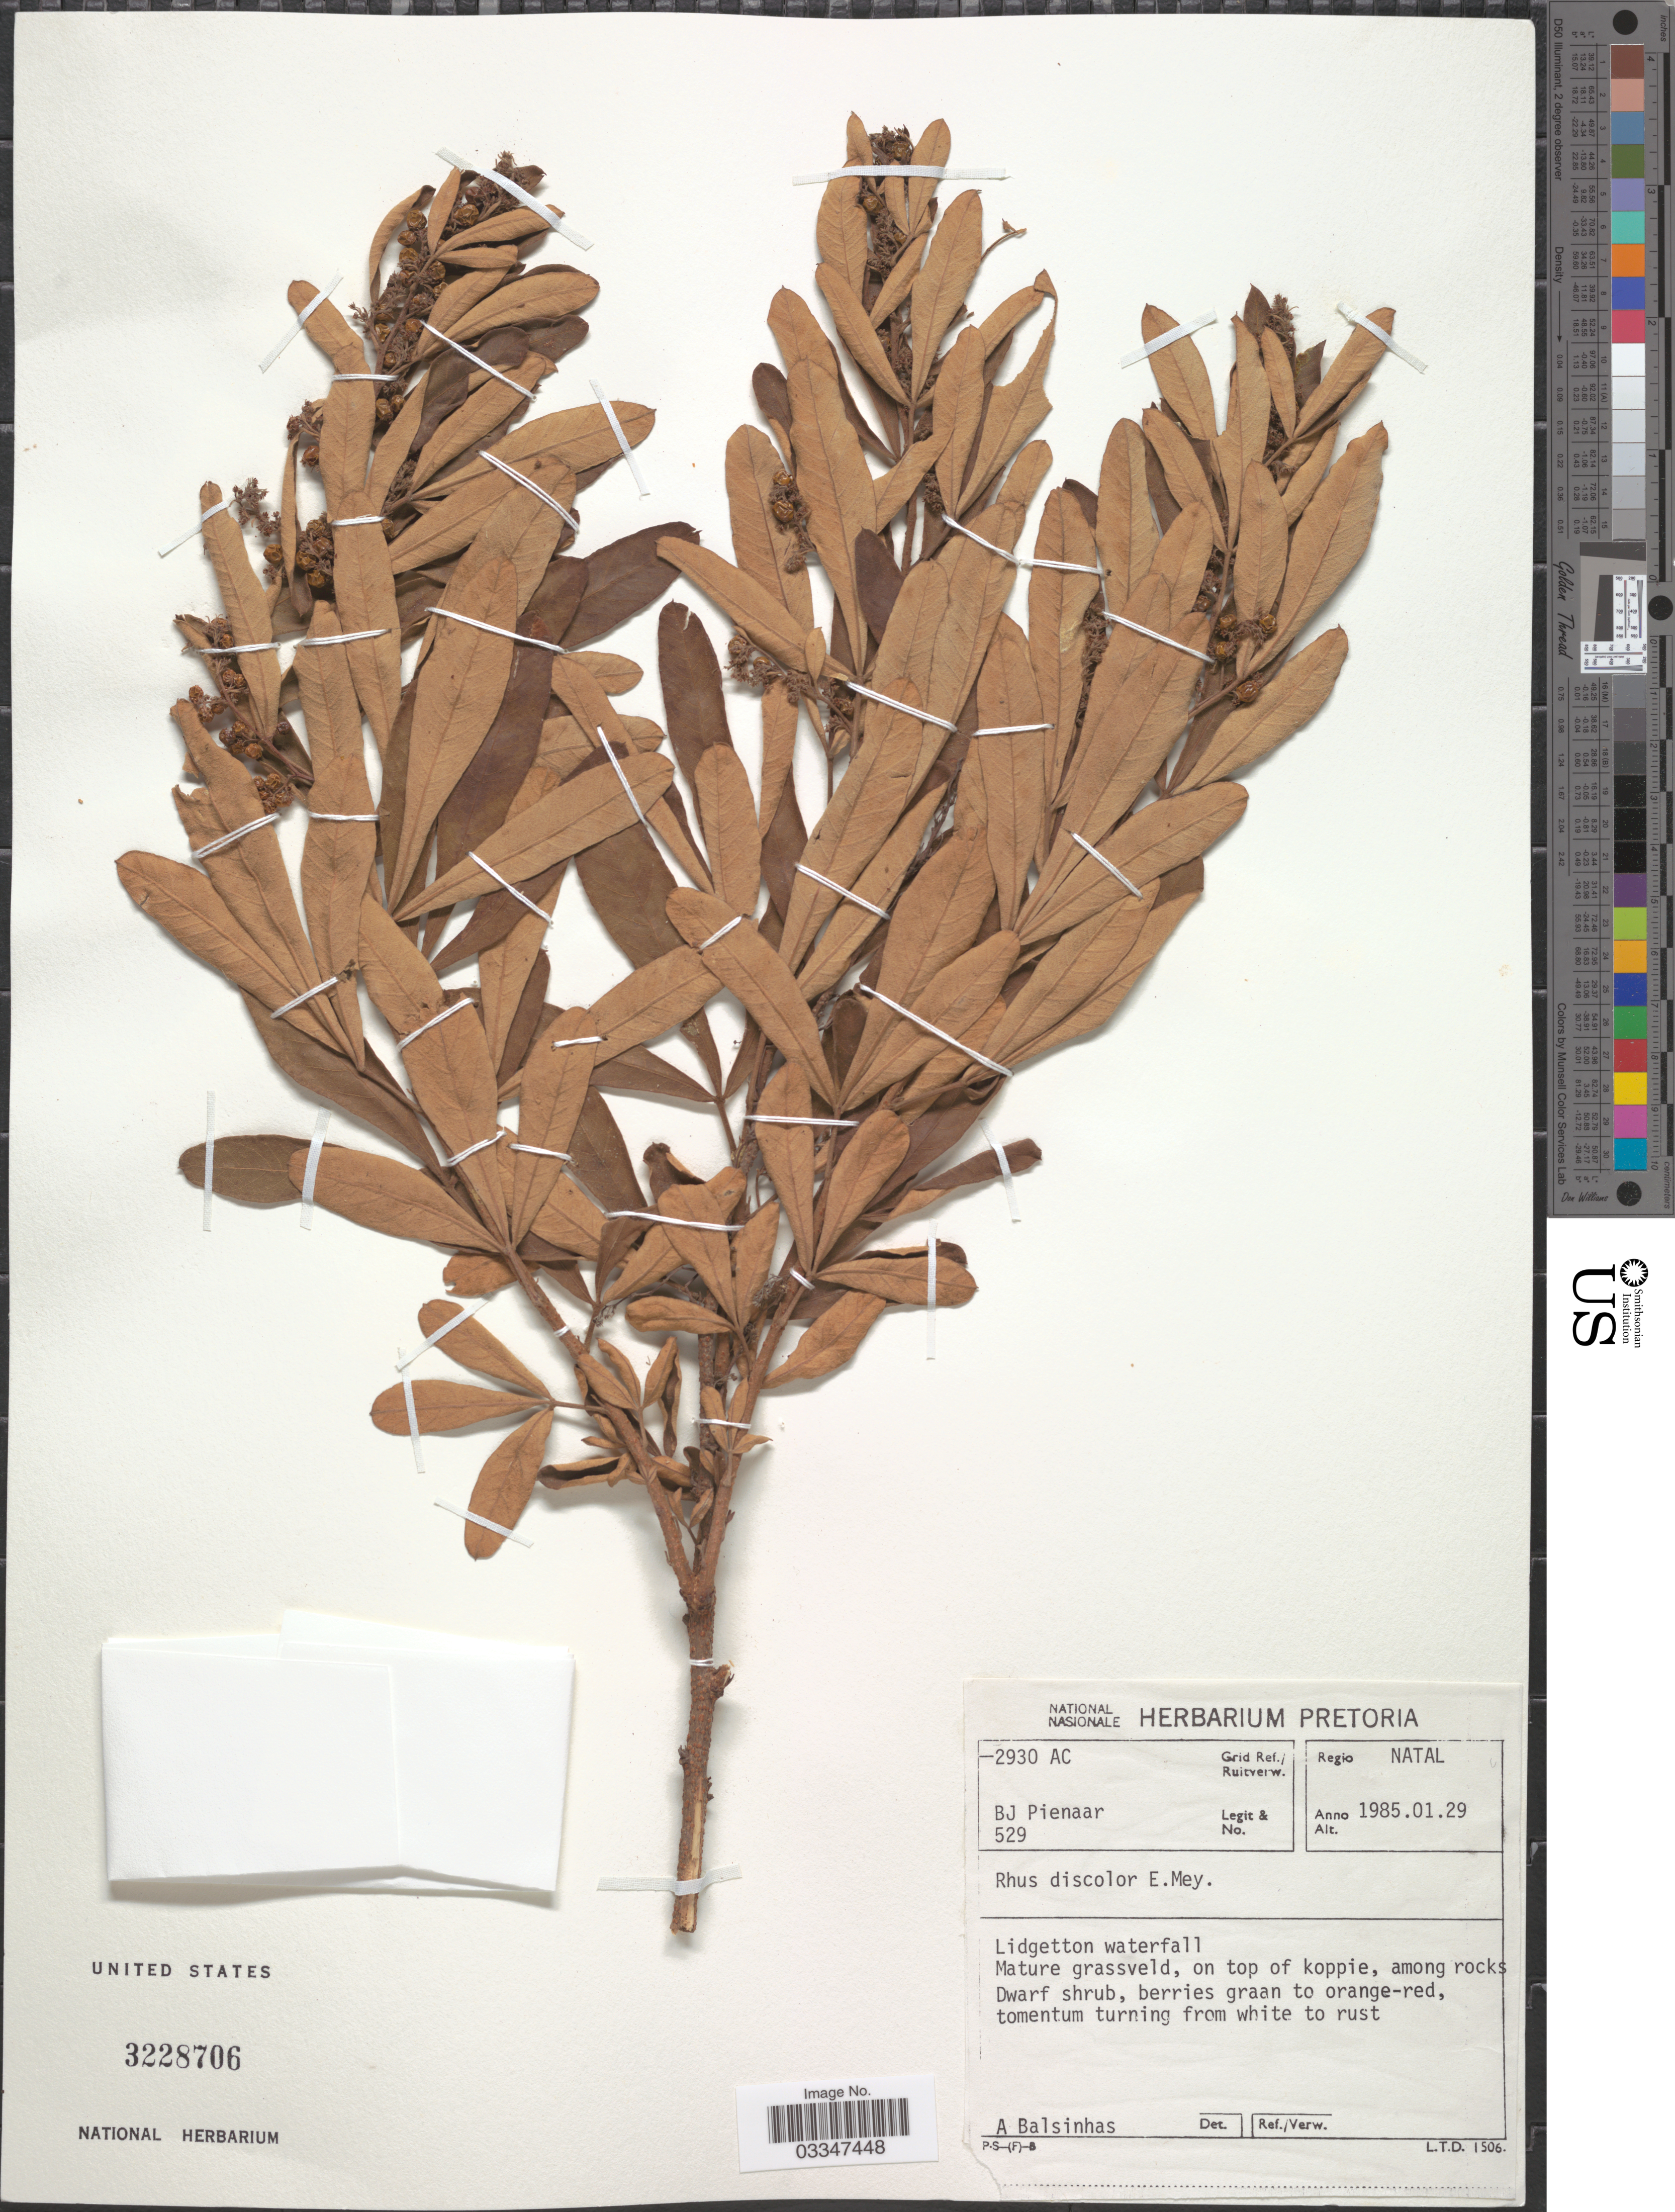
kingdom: Plantae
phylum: Tracheophyta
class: Magnoliopsida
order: Sapindales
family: Anacardiaceae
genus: Rhus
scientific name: Rhus discolor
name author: E. Mey. ex Sond.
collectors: B. Pienaar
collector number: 529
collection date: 1985-01-29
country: South Africa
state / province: KwaZulu-Natal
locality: Regio Natal. Grid Ref./ Ruitverw. 2930 AC. Lidgetton waterfall. Mature grassveld, on top of koppie, among rocks Dwarf shrub.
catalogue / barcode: US 3228706